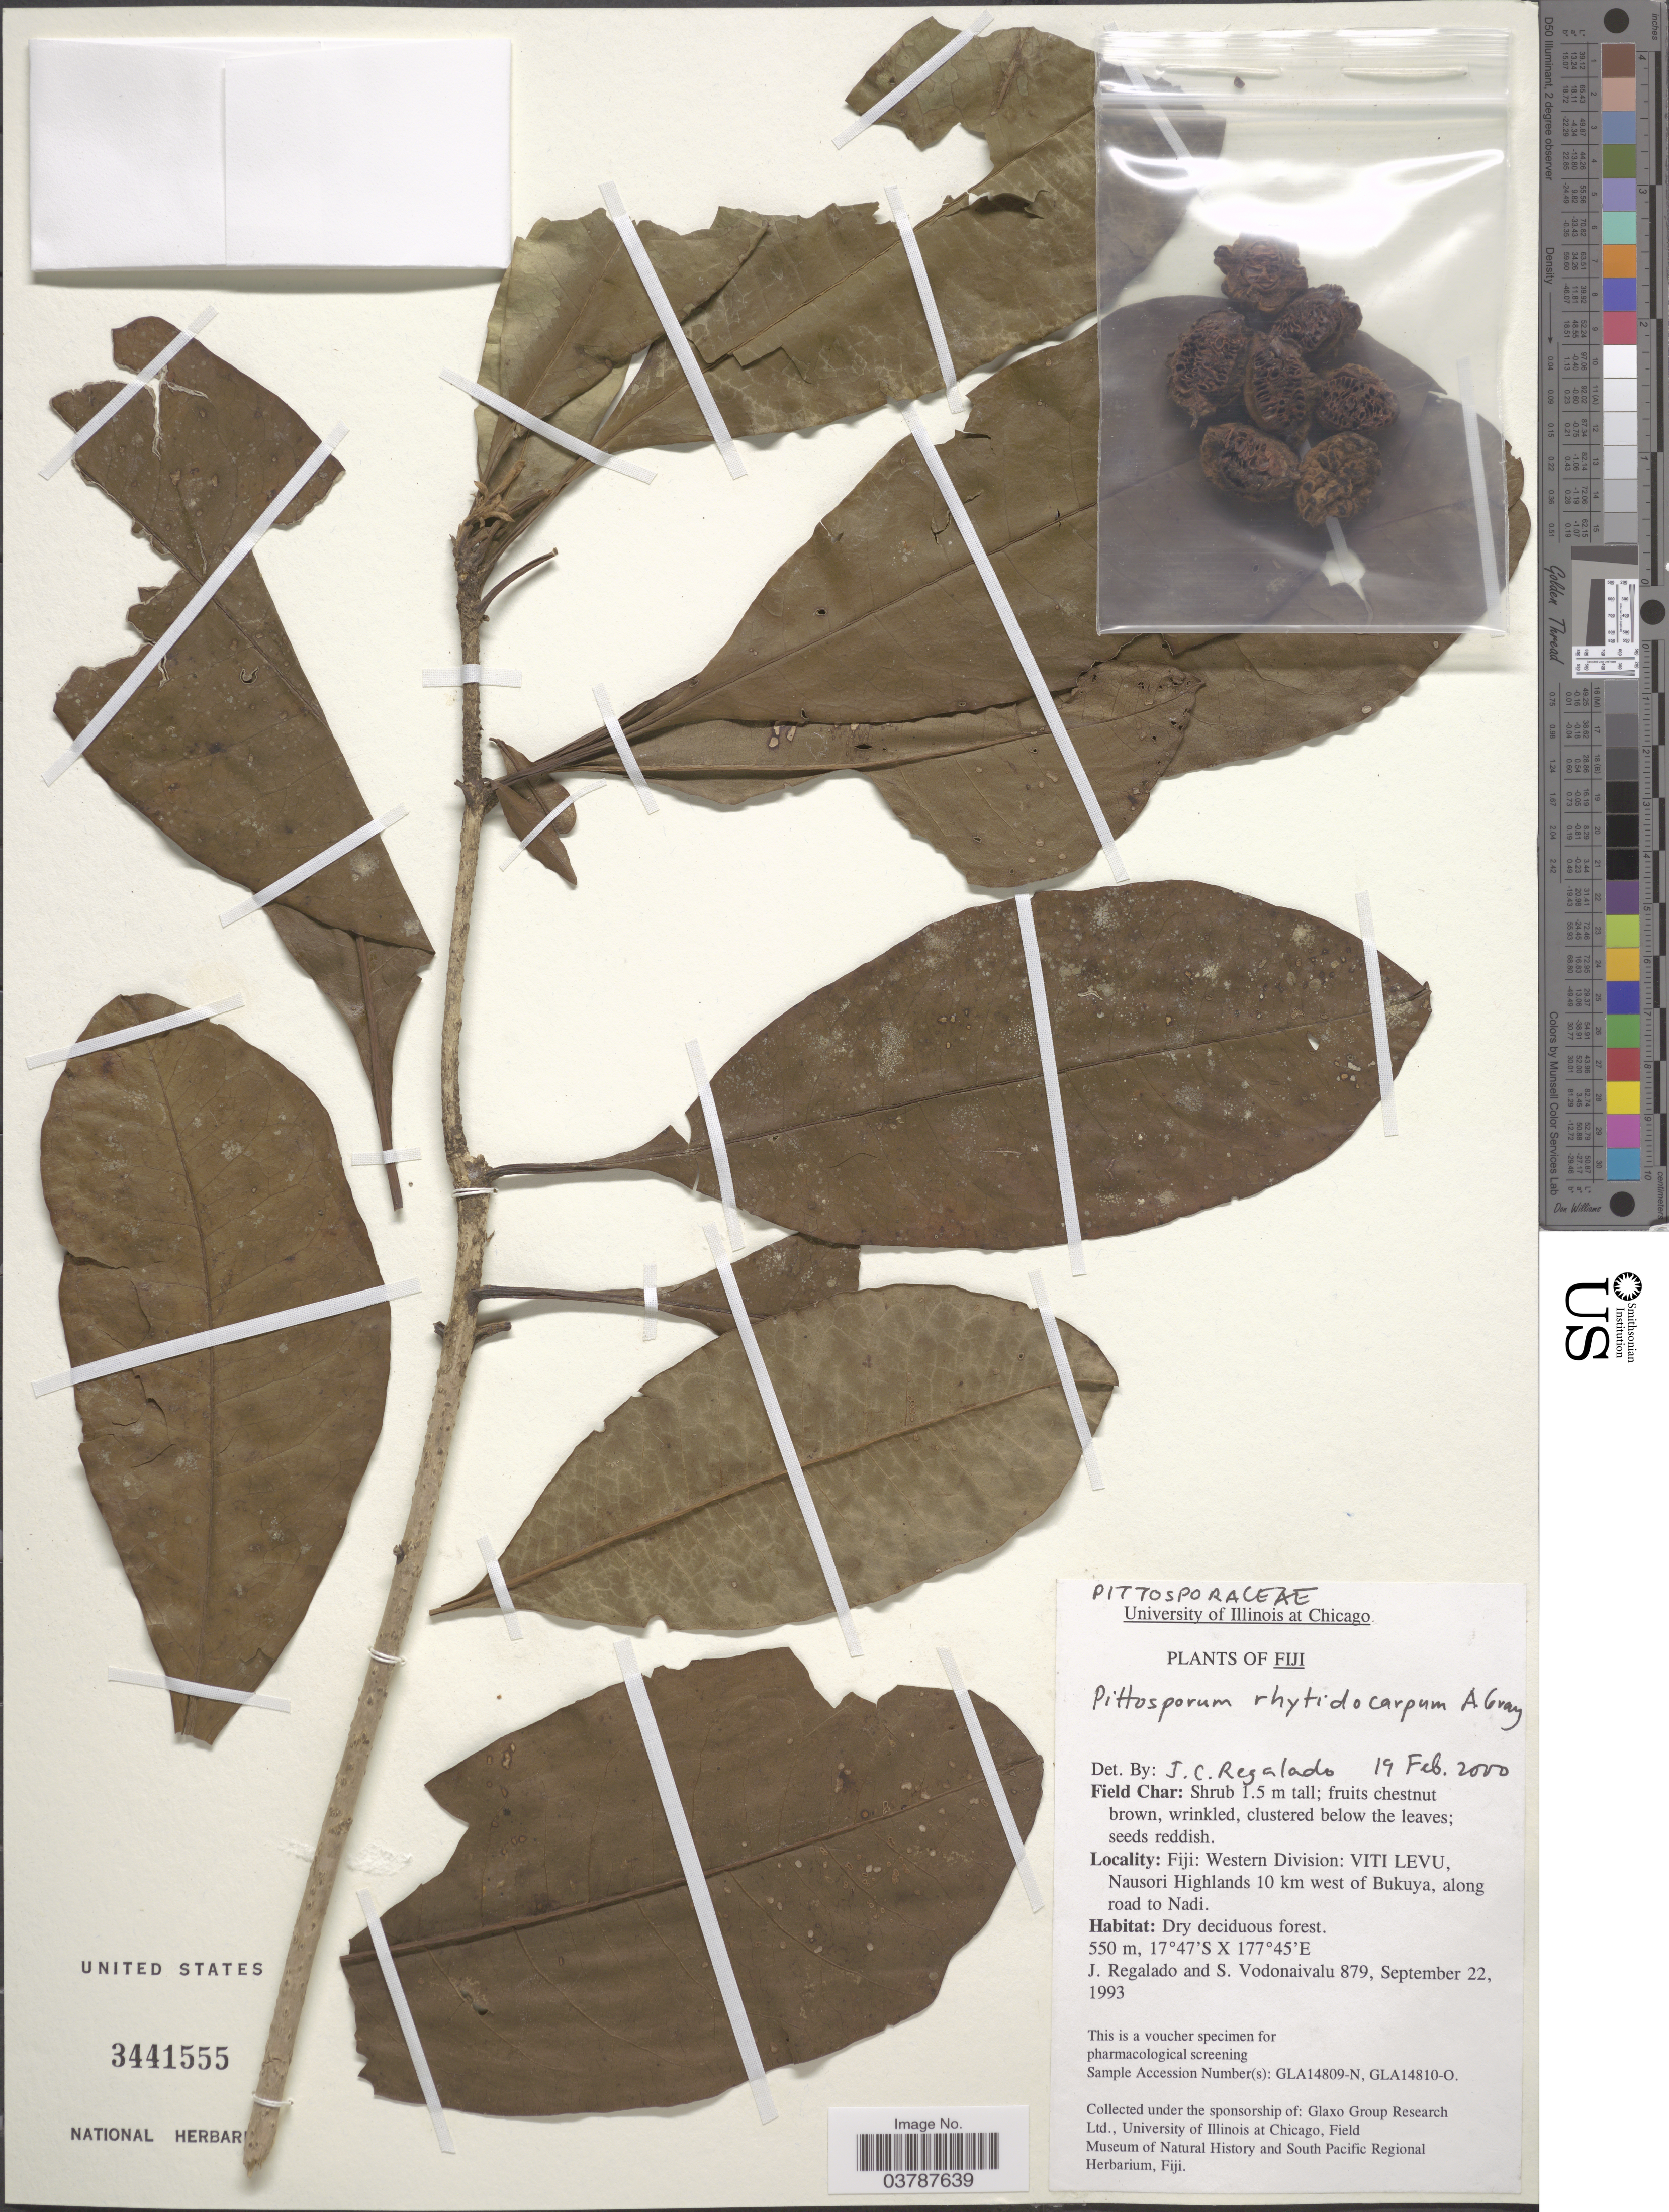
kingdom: Plantae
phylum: Tracheophyta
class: Magnoliopsida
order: Apiales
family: Pittosporaceae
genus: Pittosporum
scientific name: Pittosporum rhytidocarpum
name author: A. Gray in Wilkes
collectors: J. Regalado & S. Vodonaivalu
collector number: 879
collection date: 1993-09-22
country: Fiji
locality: Western Division: Viti Levu, Nausori Highlands 10 km west of Bukuya, along road to Nadi.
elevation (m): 550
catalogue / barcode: US 3441555